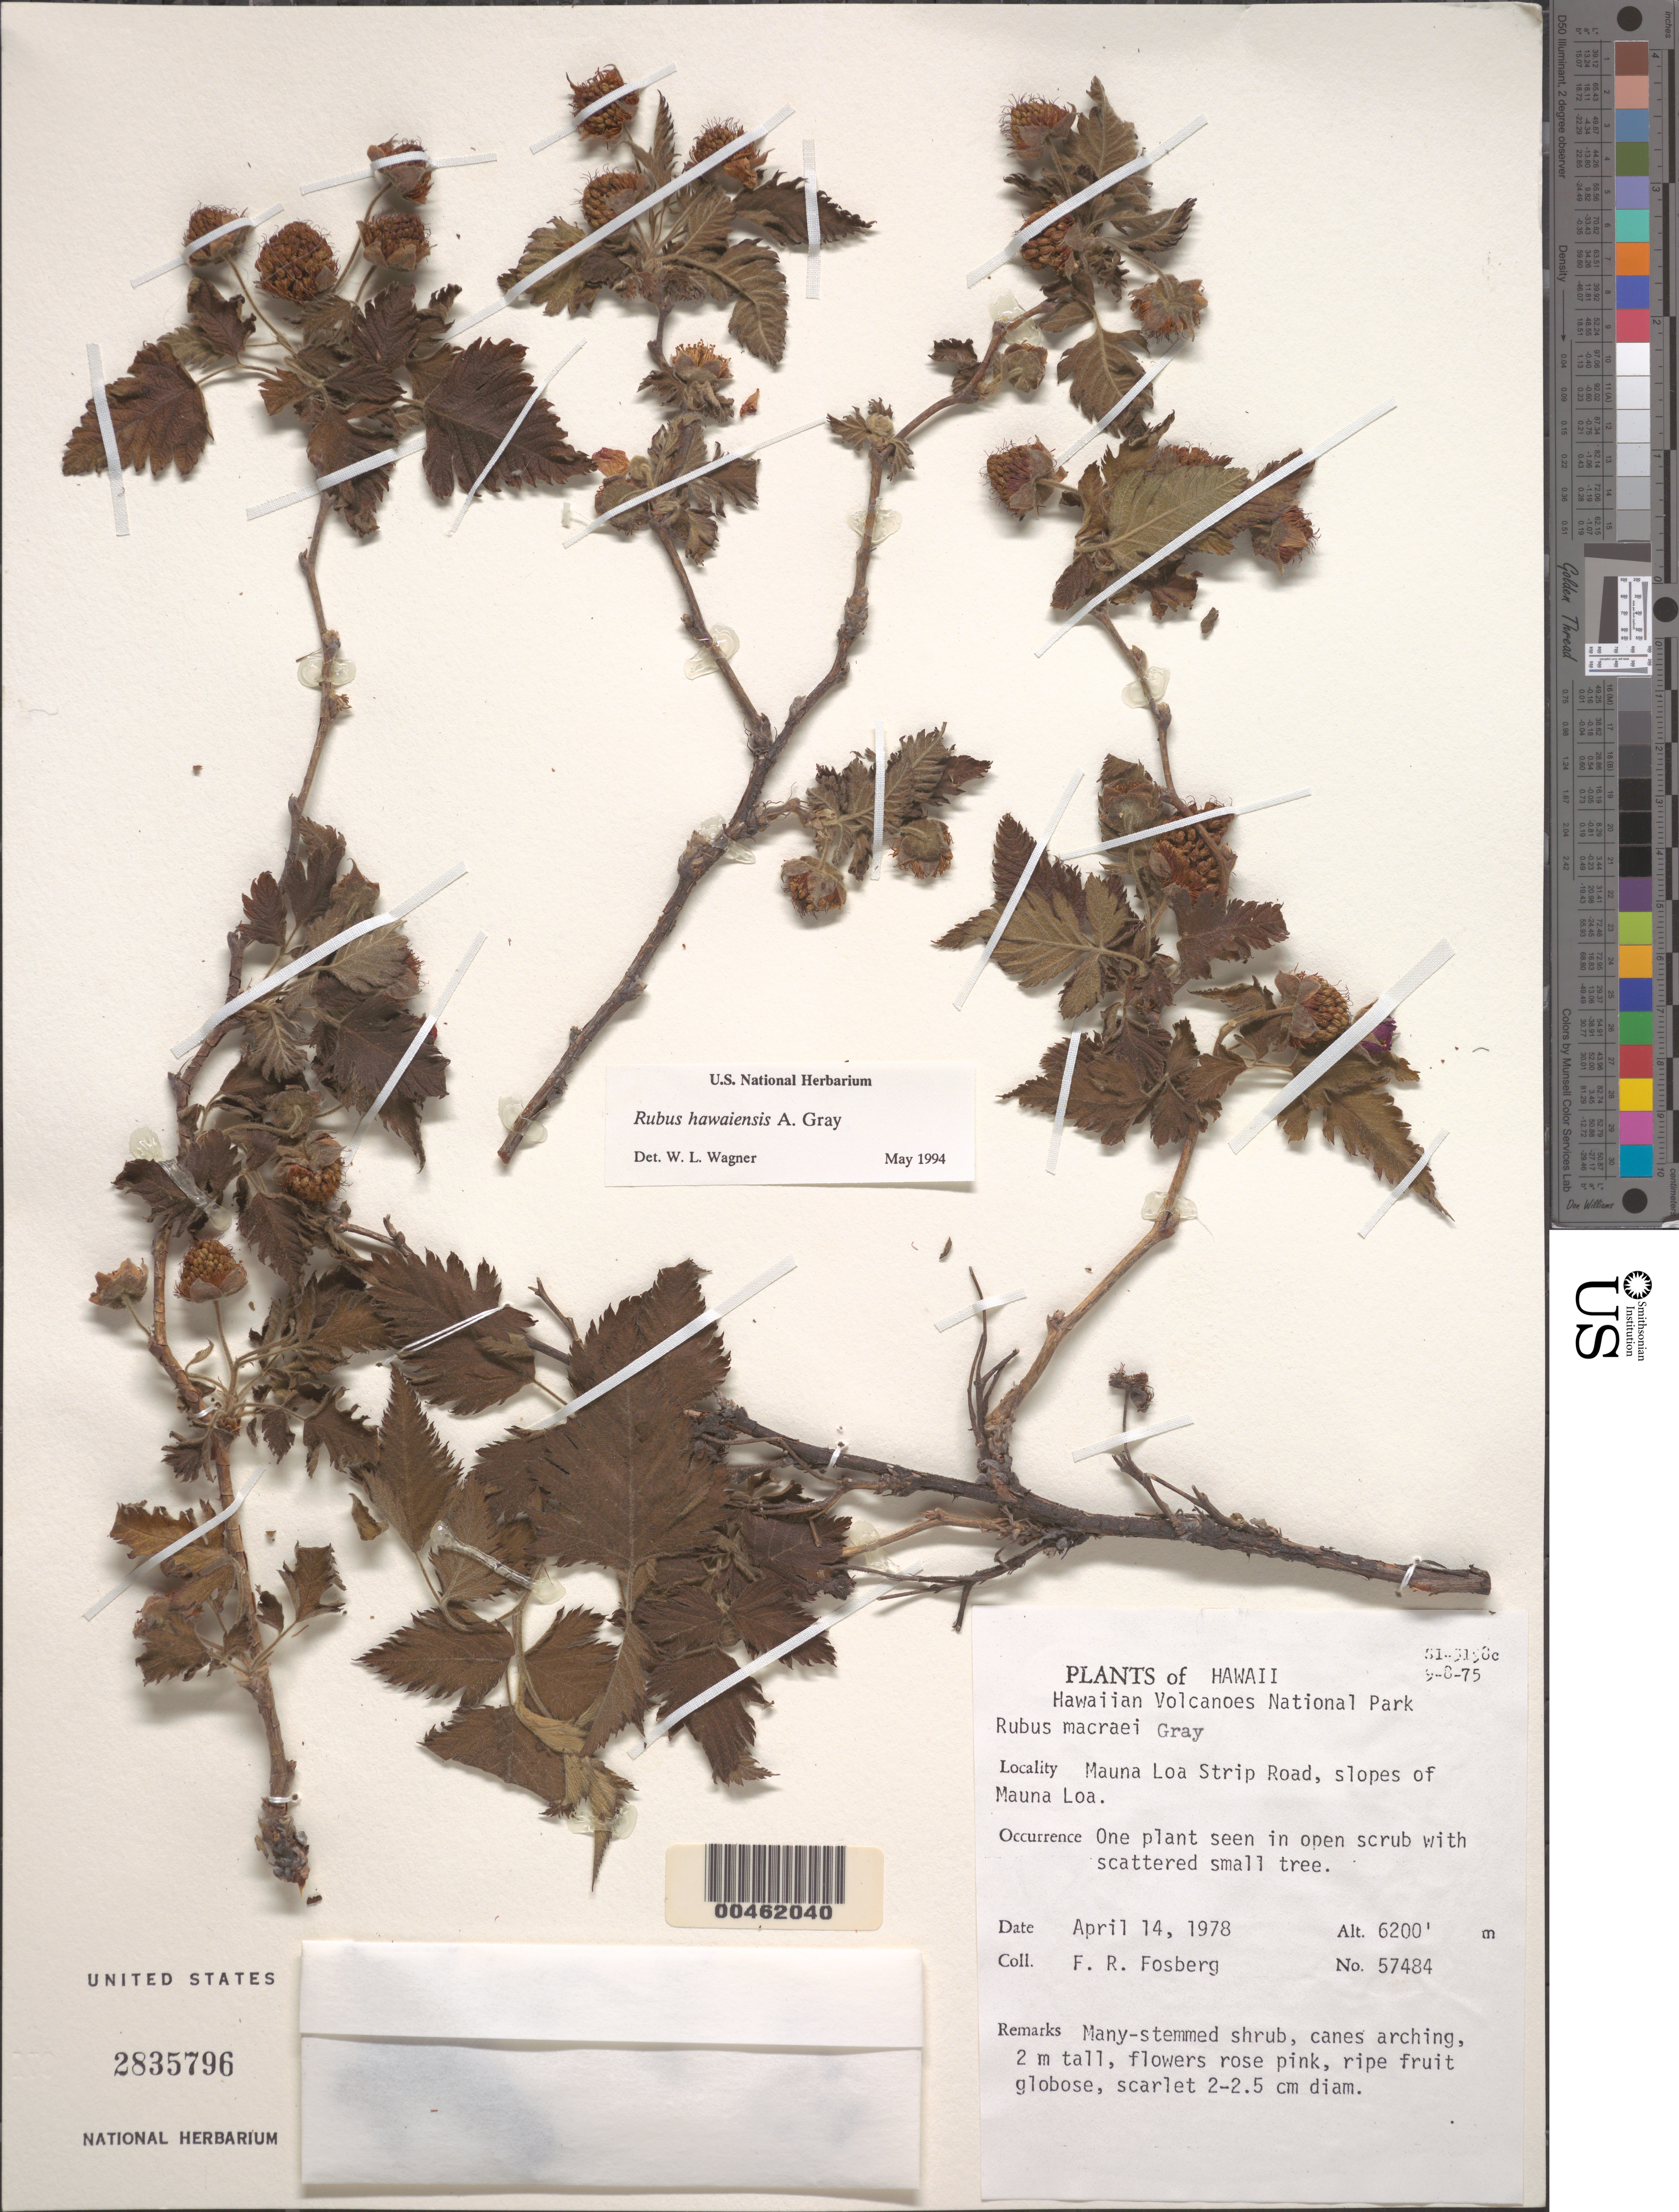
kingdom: Plantae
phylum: Tracheophyta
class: Magnoliopsida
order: Rosales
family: Rosaceae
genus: Rubus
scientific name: Rubus hawaiensis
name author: A. Gray in Wilkes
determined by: Wagner, W. L., (BOT), Smithsonian Institution - National Museum of Natural History (UNITED STATES)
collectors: F. R. Fosberg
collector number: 57484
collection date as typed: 14 Apr 1978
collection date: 1978-04-14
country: United States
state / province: Hawaii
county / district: Hawaii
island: Hawaii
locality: Mauna Loa Strip Road, slopes of Mauna Loa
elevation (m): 1890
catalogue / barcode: US 2835796